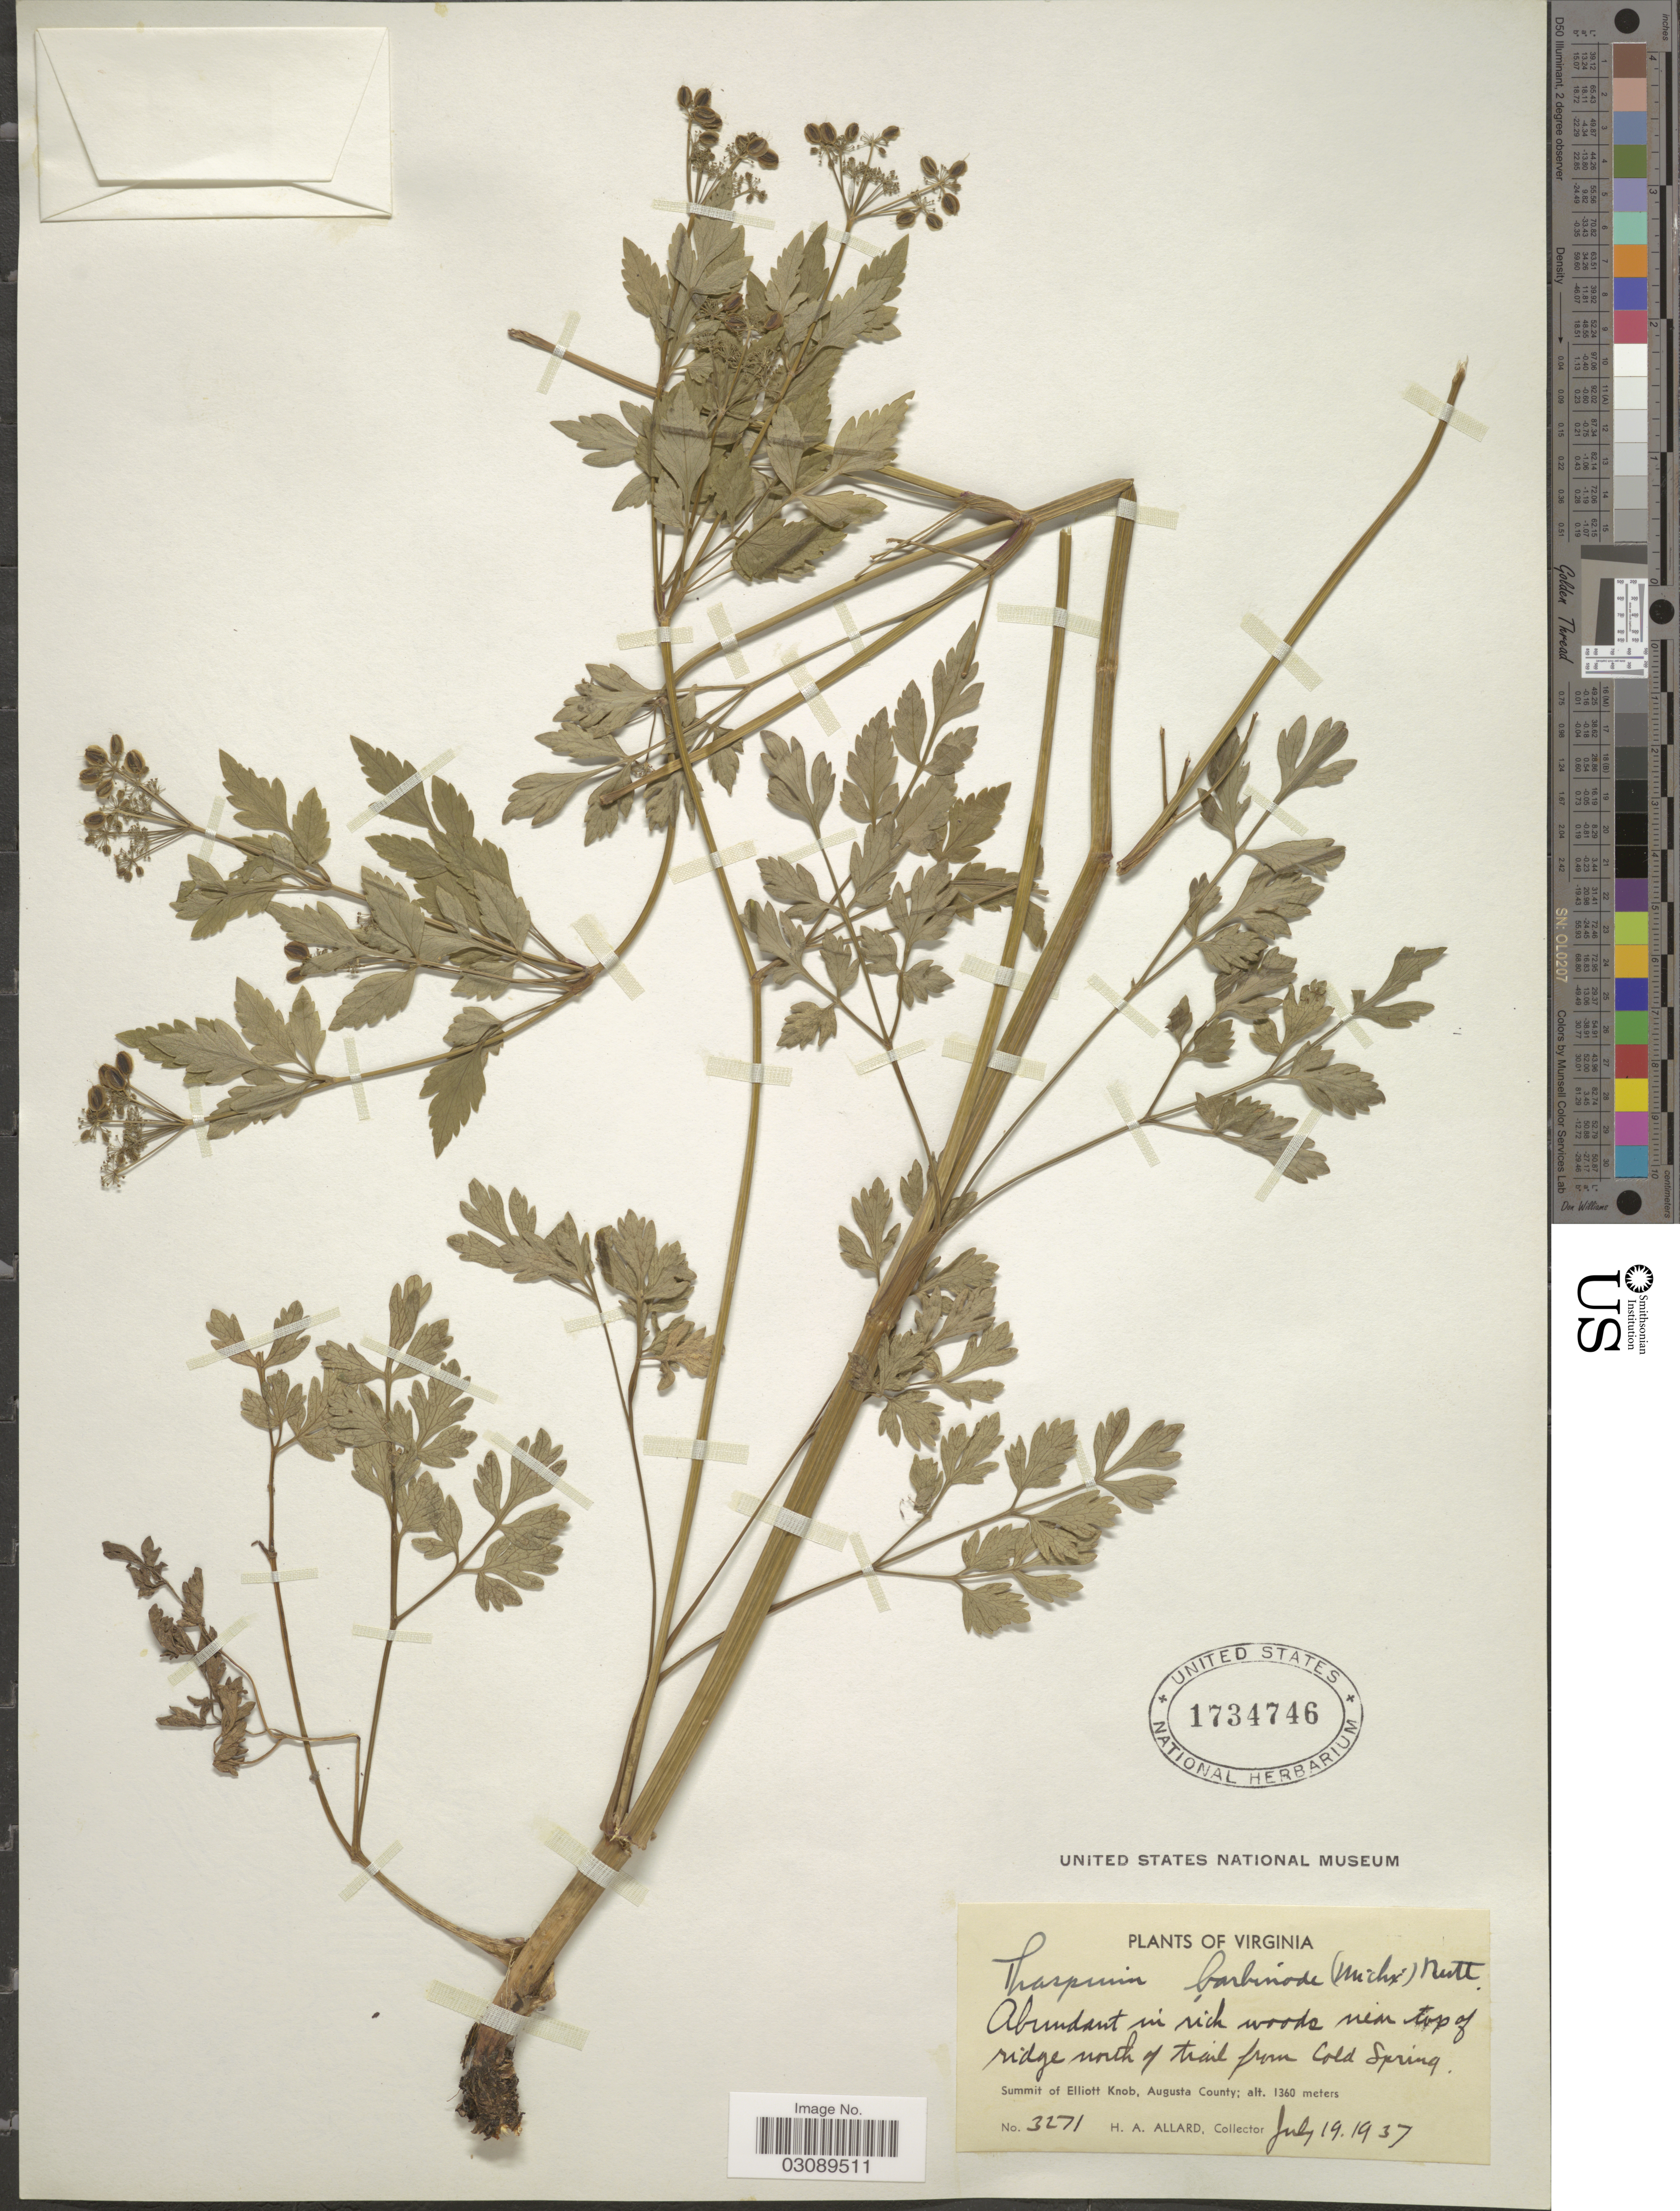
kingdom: Plantae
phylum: Tracheophyta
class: Magnoliopsida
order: Apiales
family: Apiaceae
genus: Thaspium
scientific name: Thaspium barbinode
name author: (Michx.) Nutt.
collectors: H. A. Allard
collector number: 3271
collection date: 1937-07-19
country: United States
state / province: Virginia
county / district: Augusta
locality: Near top of ridge north of trail from Cold Spring. Summit of Elliot Knob, Augusta County.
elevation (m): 1360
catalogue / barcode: US 1734746